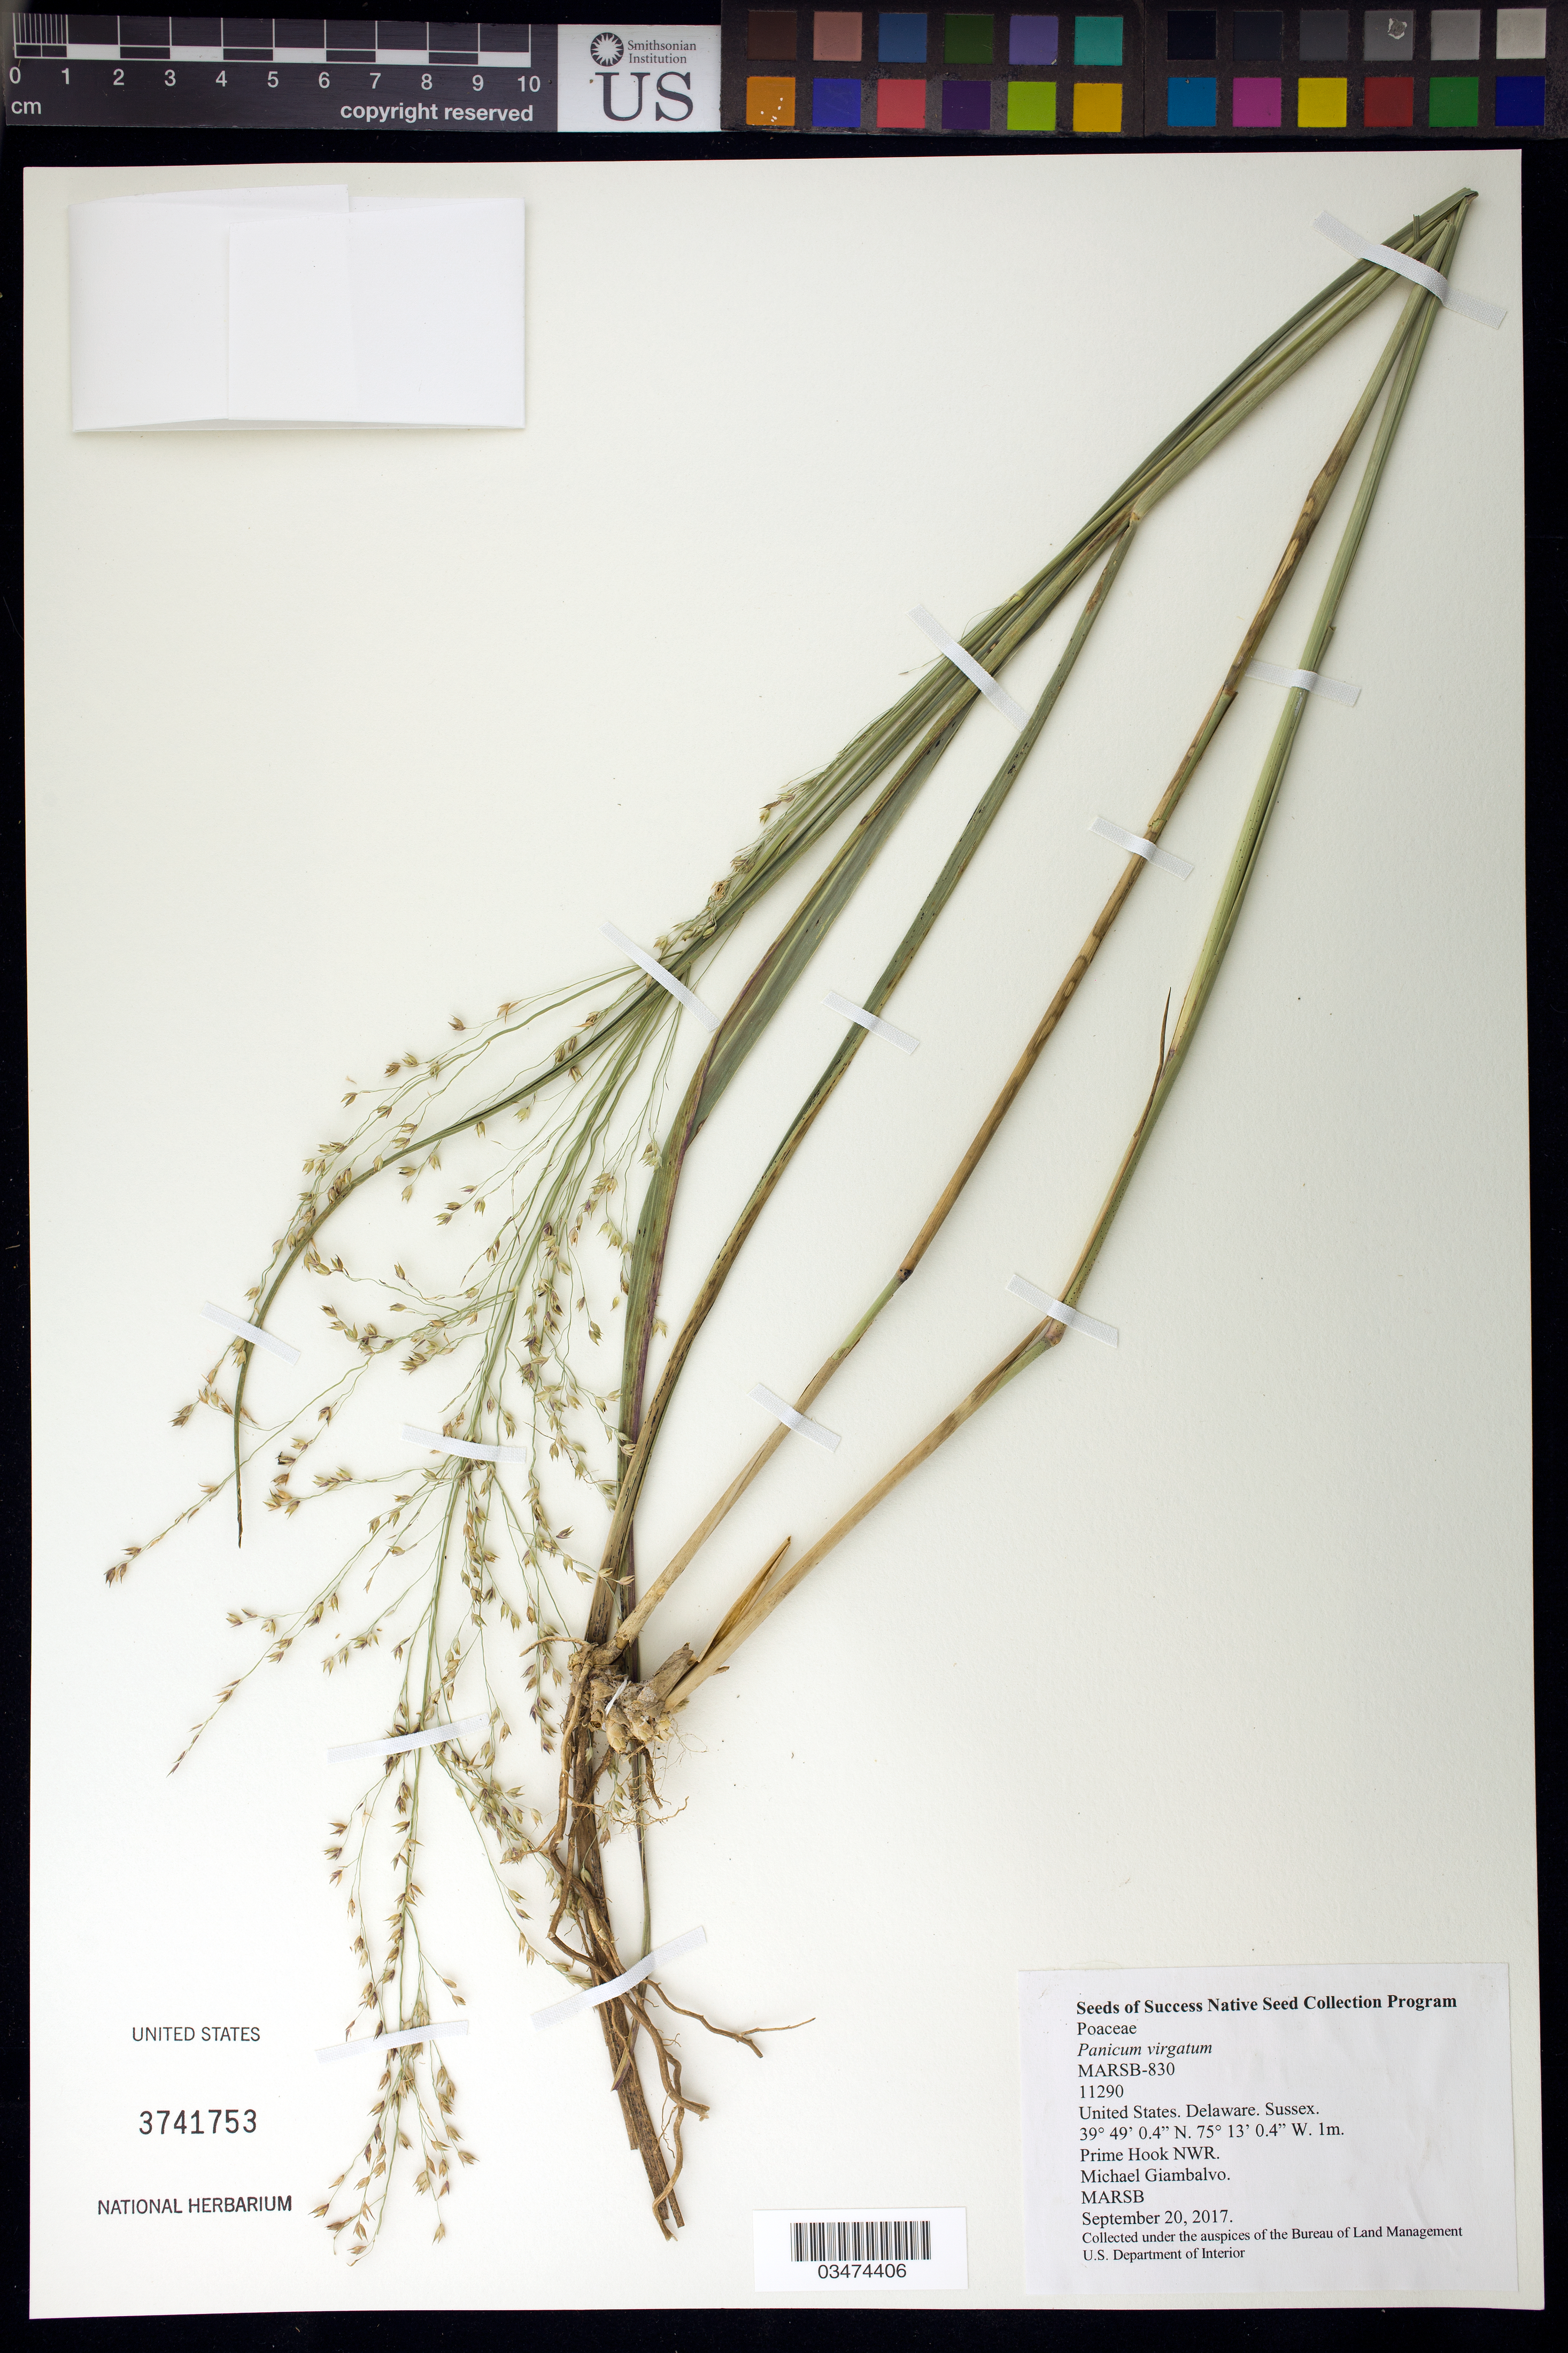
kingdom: Plantae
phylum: Tracheophyta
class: Liliopsida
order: Poales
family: Poaceae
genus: Panicum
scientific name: Panicum virgatum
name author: L.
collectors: M. Giambalvo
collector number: MARSB-830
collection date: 2017-09-20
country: United States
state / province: Delaware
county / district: Sussex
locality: Prime Hook National Wildlife Refuge, Broadkill Road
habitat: Tidal Brackish Marsh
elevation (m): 1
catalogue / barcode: US 3741753